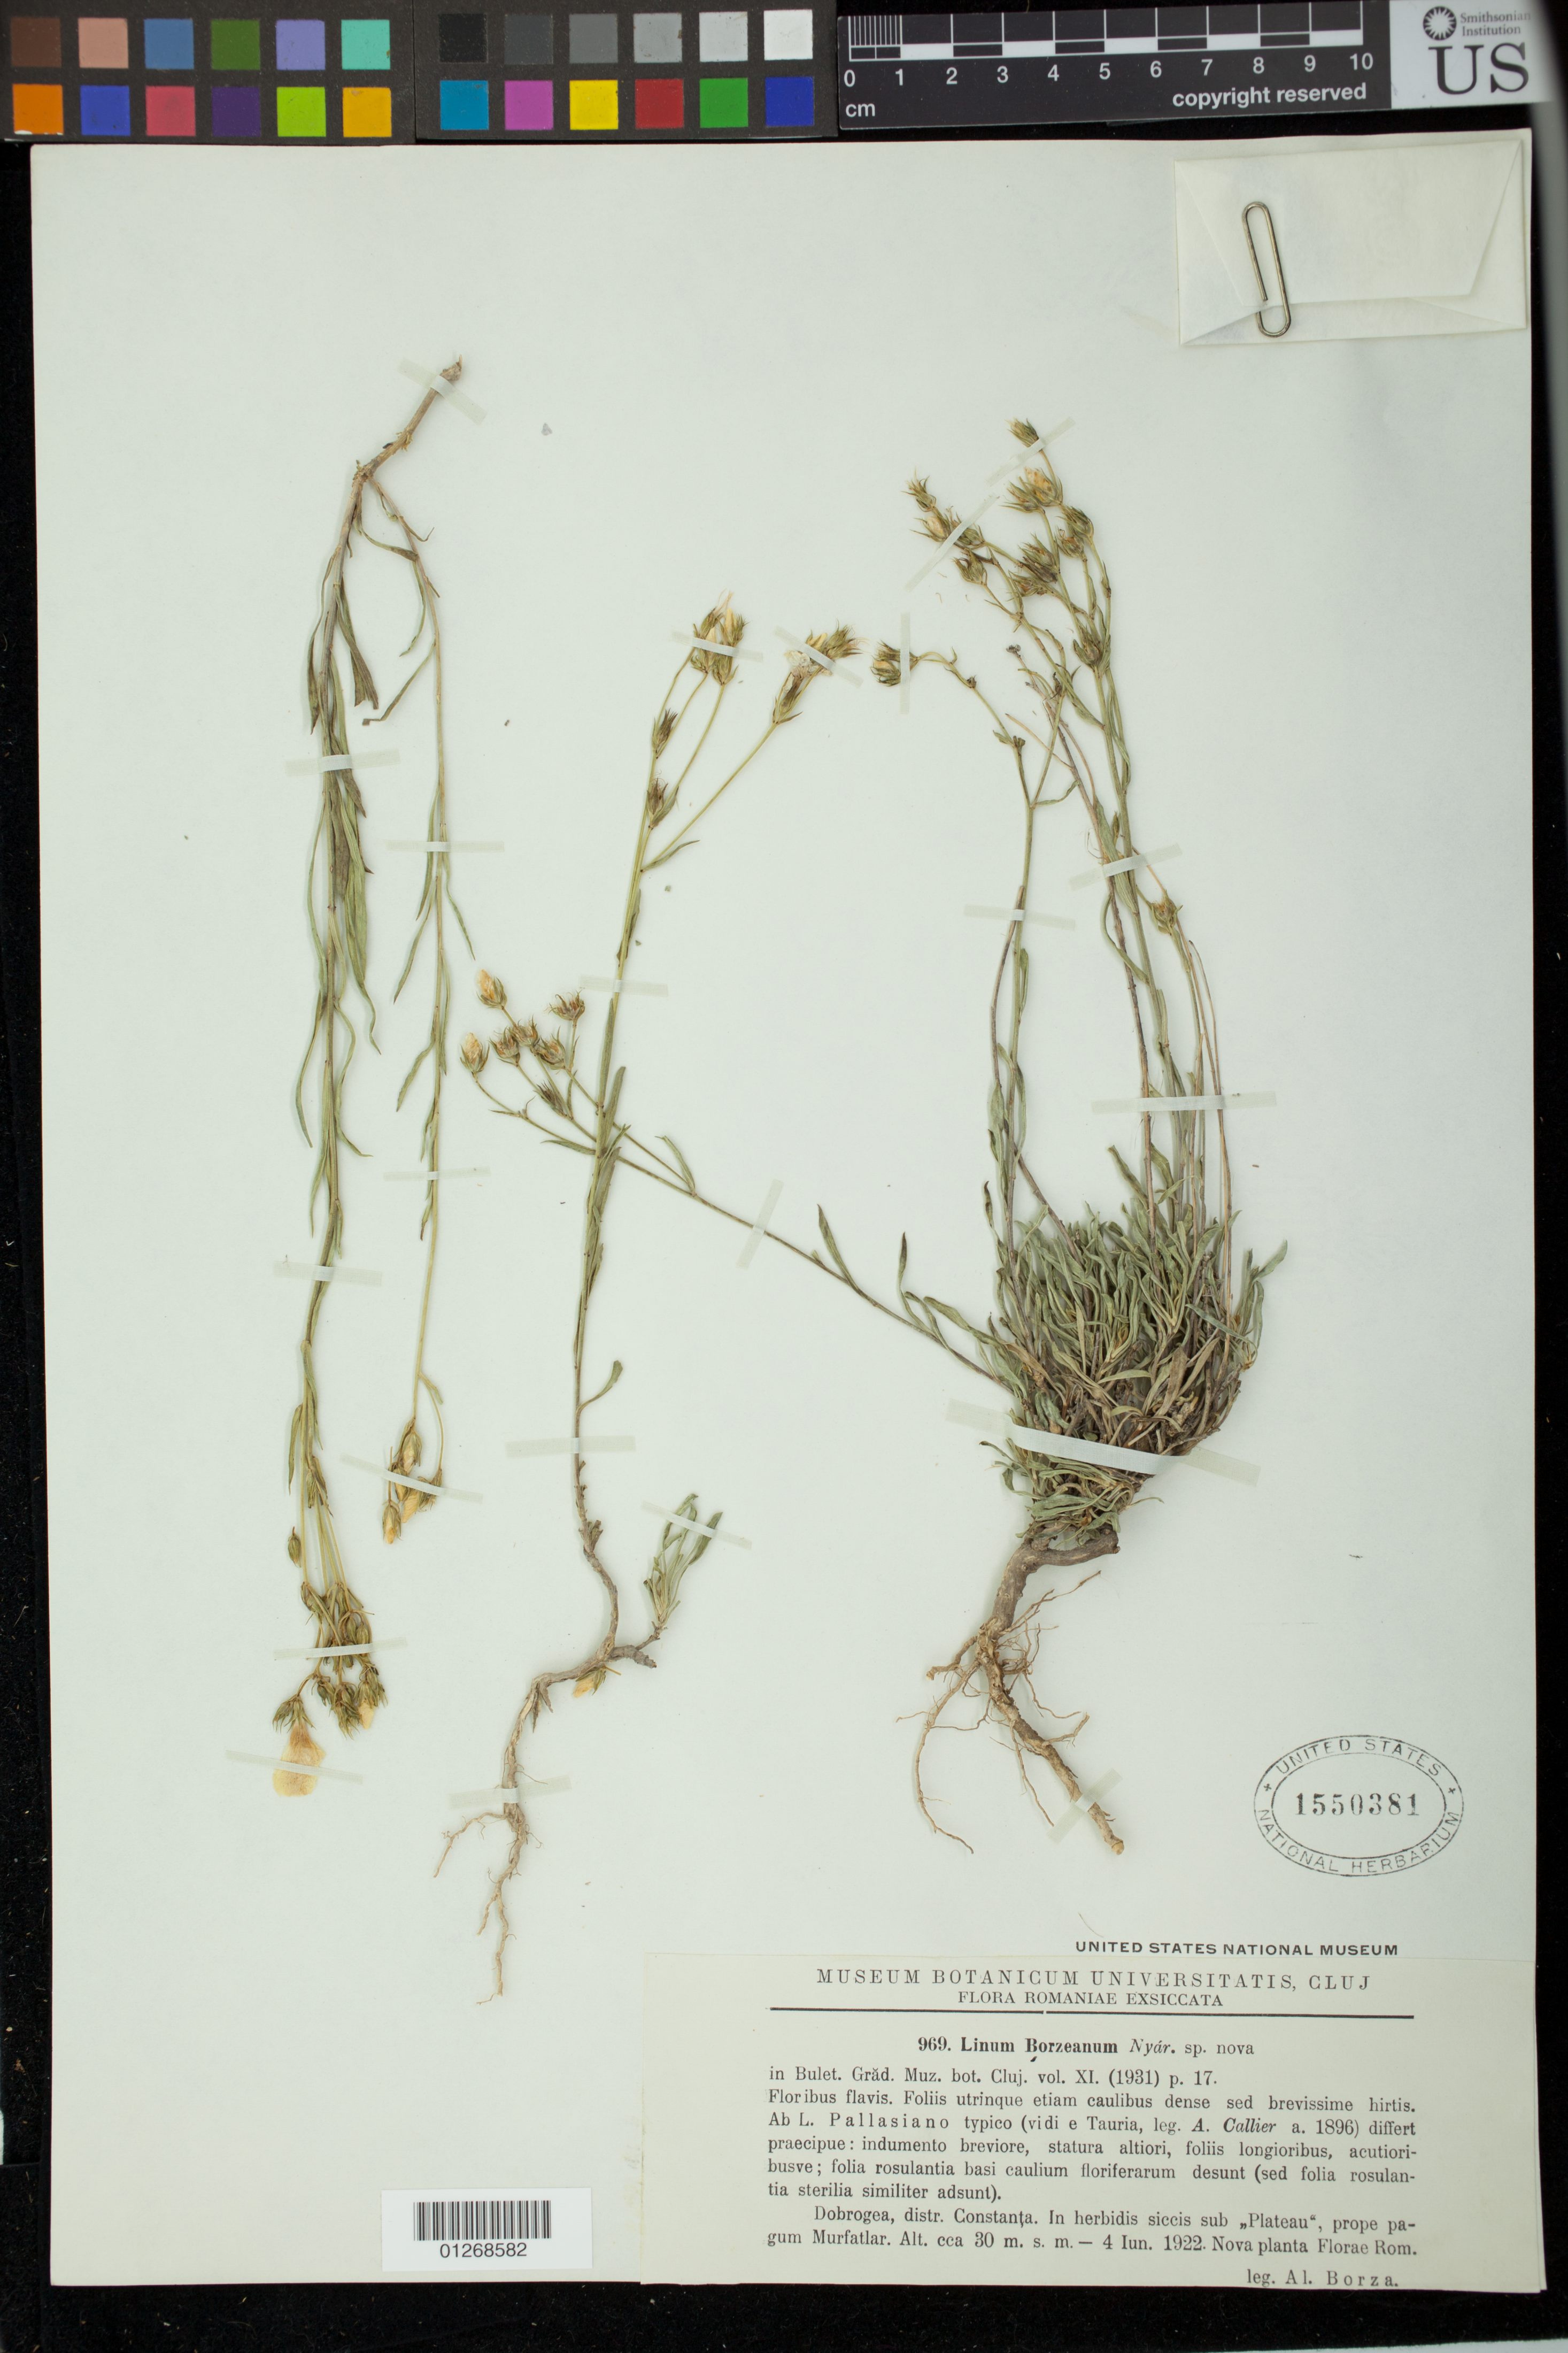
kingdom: Plantae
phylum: Tracheophyta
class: Magnoliopsida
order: Malpighiales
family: Linaceae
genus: Linum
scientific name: Linum borzeanum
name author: Nyár.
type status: Type Collection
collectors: A. Borza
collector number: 969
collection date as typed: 04 Jun 1922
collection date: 1922-06-04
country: Romania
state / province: Constanta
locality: Dobrogea, distr. Constanta. In herbidis siccis sub "Plateau", prope pagum Murfatlar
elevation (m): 30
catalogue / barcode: US 1550381